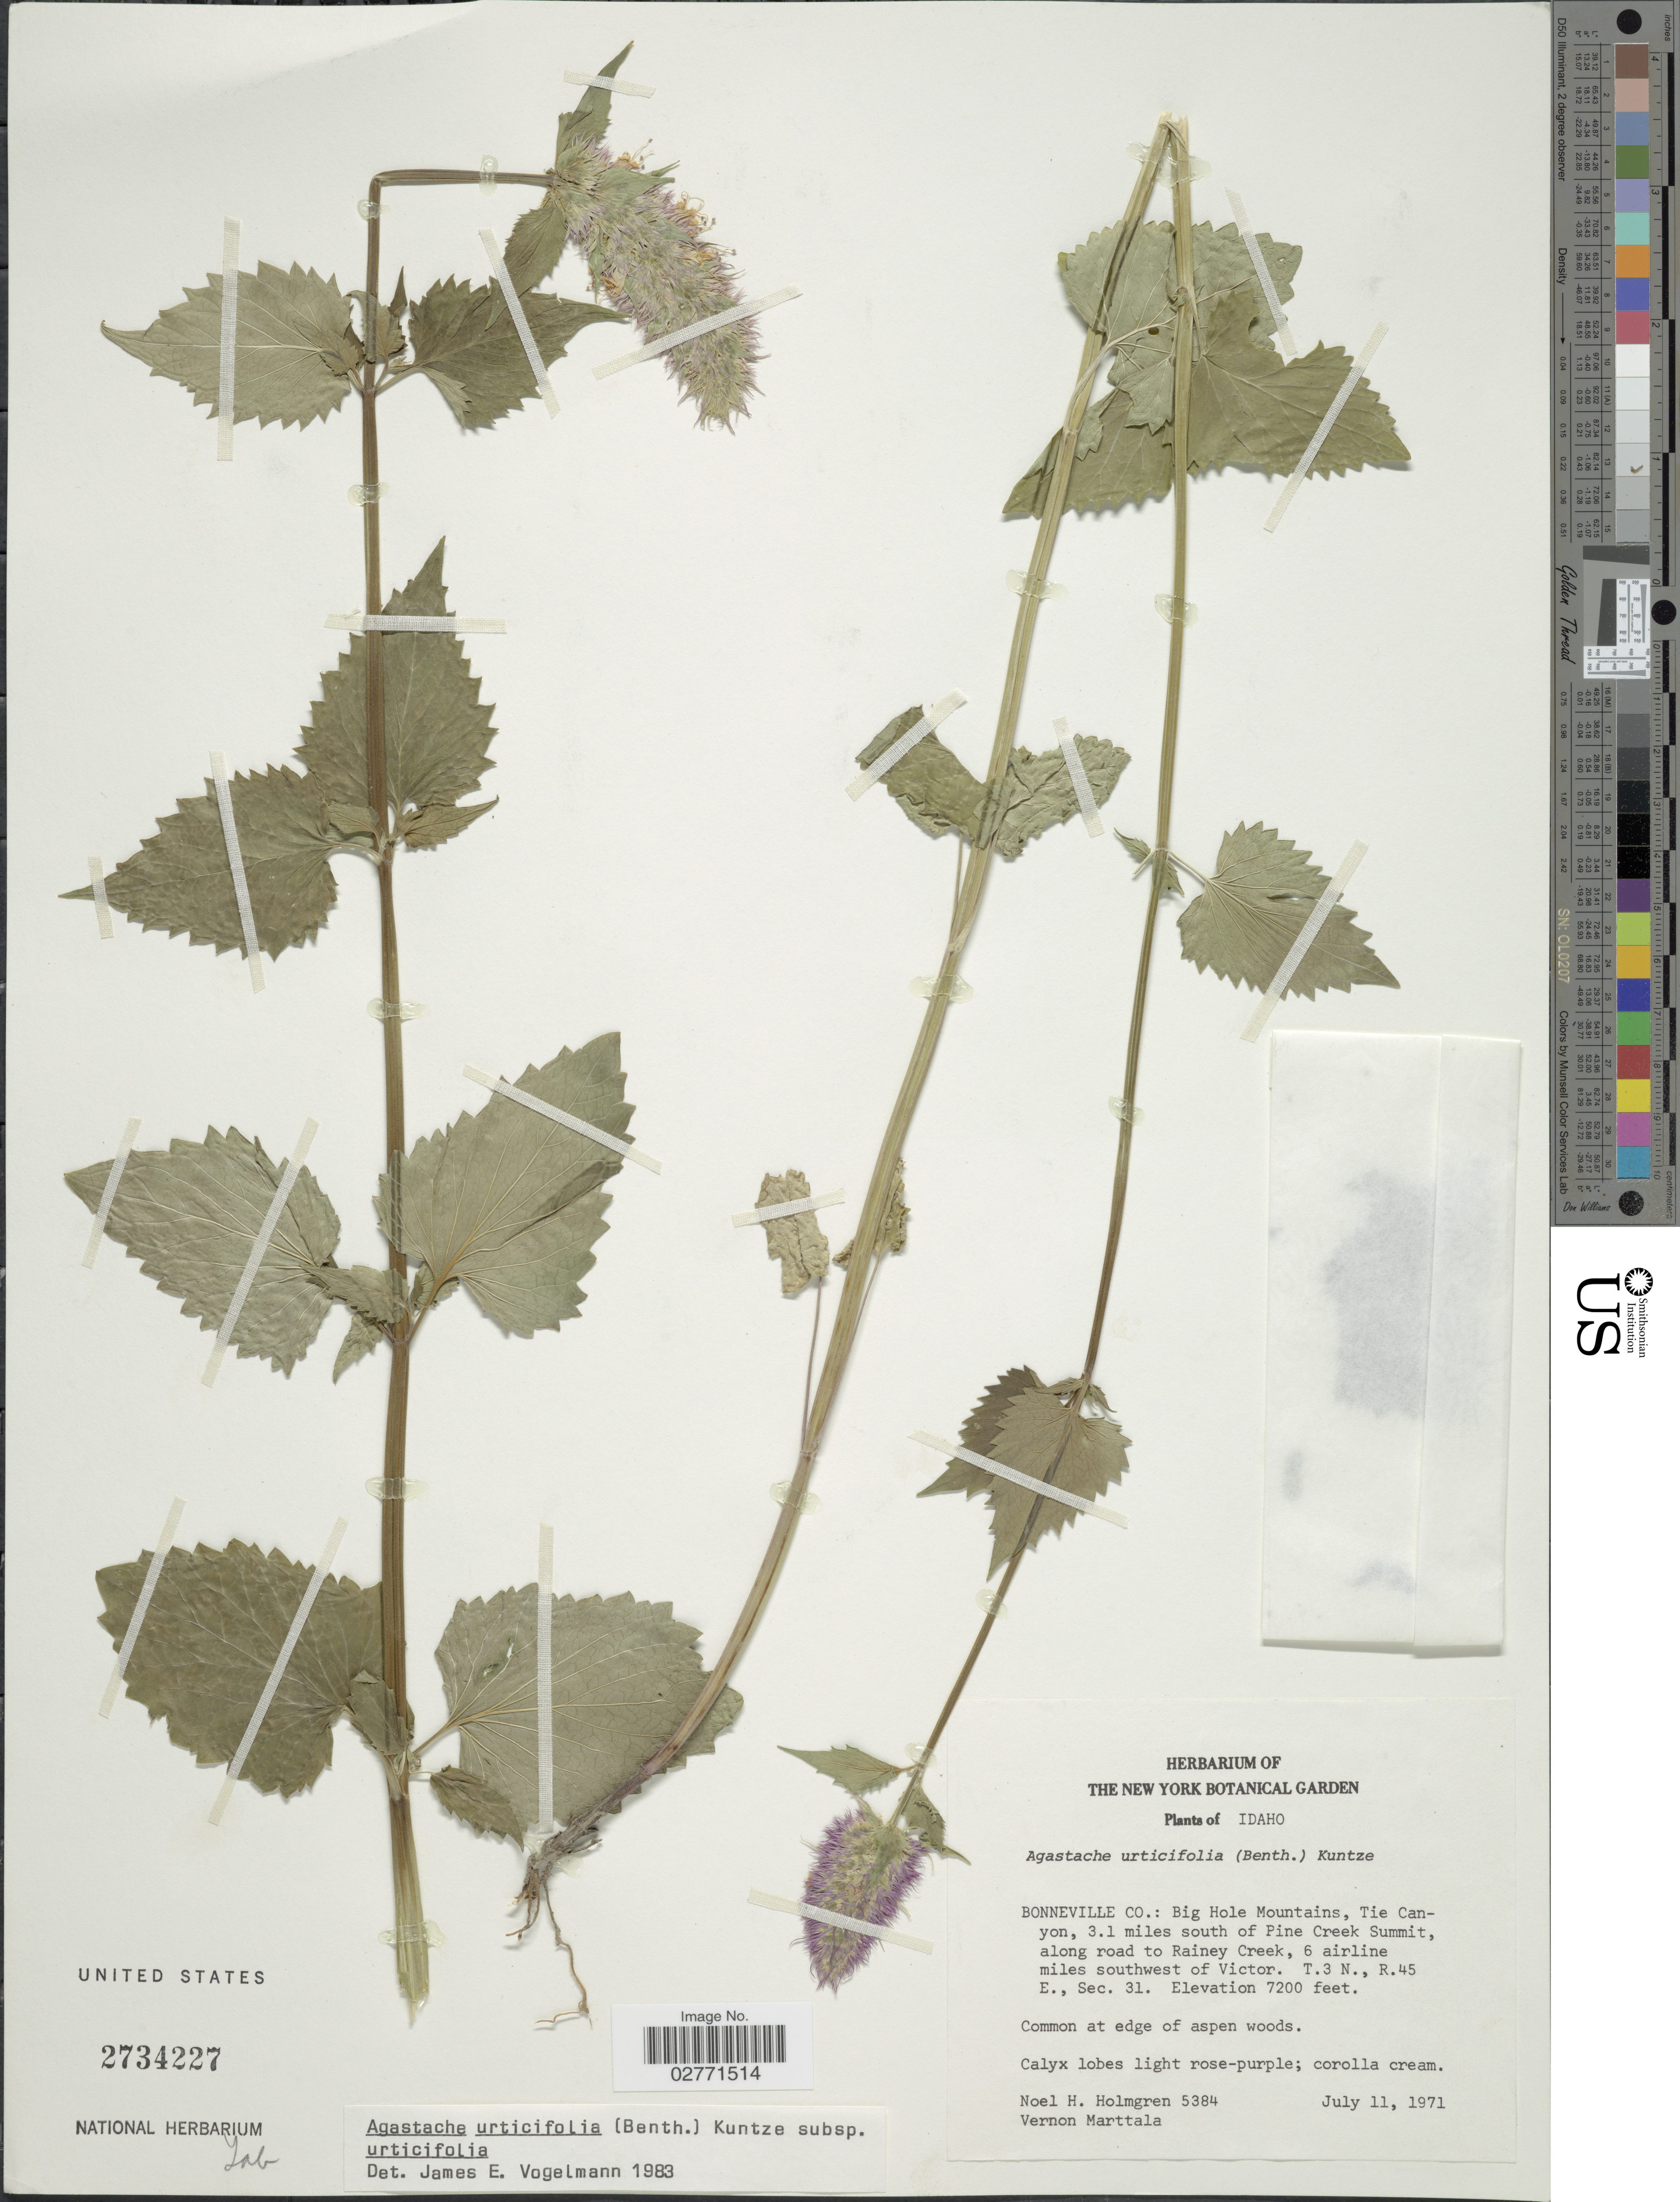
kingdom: Plantae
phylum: Tracheophyta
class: Magnoliopsida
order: Lamiales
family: Lamiaceae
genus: Agastache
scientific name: Agastache urticifolia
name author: (Benth.) Kuntze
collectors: N. H. Holmgren & V. Marttala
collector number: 5384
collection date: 1971-07-11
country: United States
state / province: Idaho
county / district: Bonneville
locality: Big Hole Mountains, Tie Canyon, 3.1 miles south of Pine Creek Summit, along road to Rainey Creek, 6 airline miles southwest of Victor. T.3.N., R.45E., Sec. 31.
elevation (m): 2195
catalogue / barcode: US 2734227